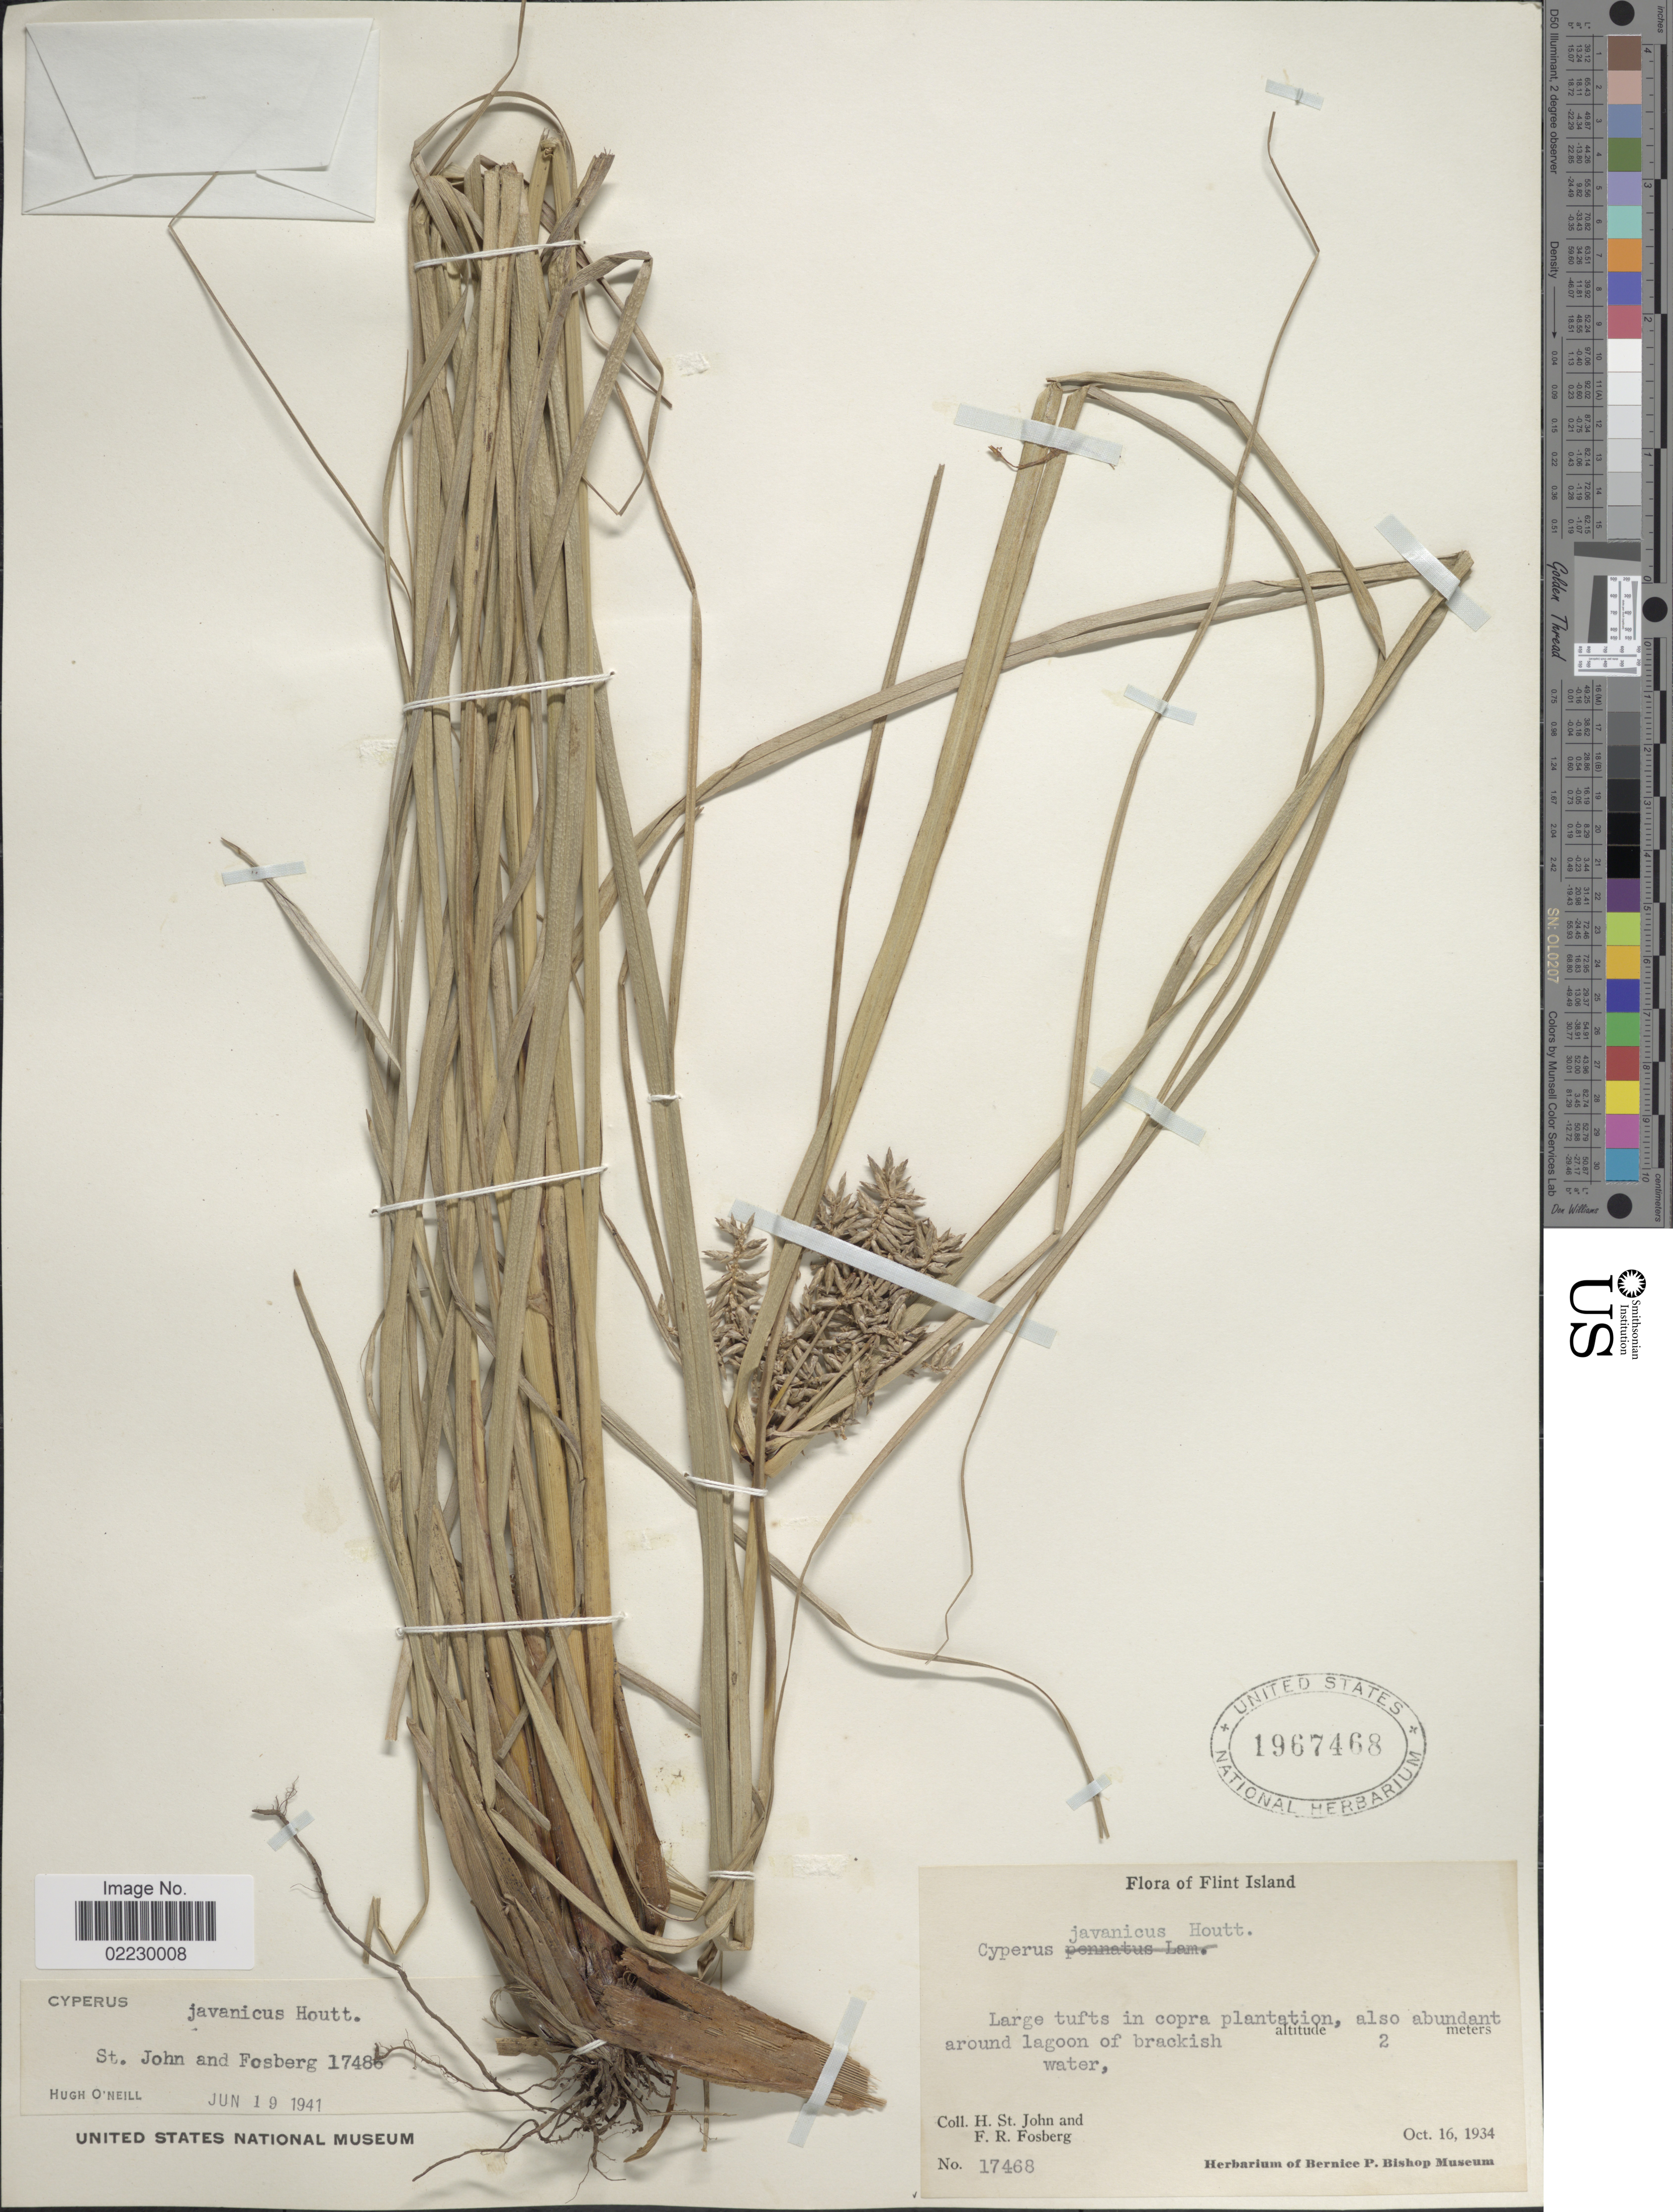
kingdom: Plantae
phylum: Tracheophyta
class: Liliopsida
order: Poales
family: Cyperaceae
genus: Cyperus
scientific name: Cyperus javanicus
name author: Houtt.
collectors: H. St. John & F. R. Fosberg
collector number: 17468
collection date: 1934-10-16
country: Kiribati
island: Flint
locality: Flint Island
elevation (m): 2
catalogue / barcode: US 1967468